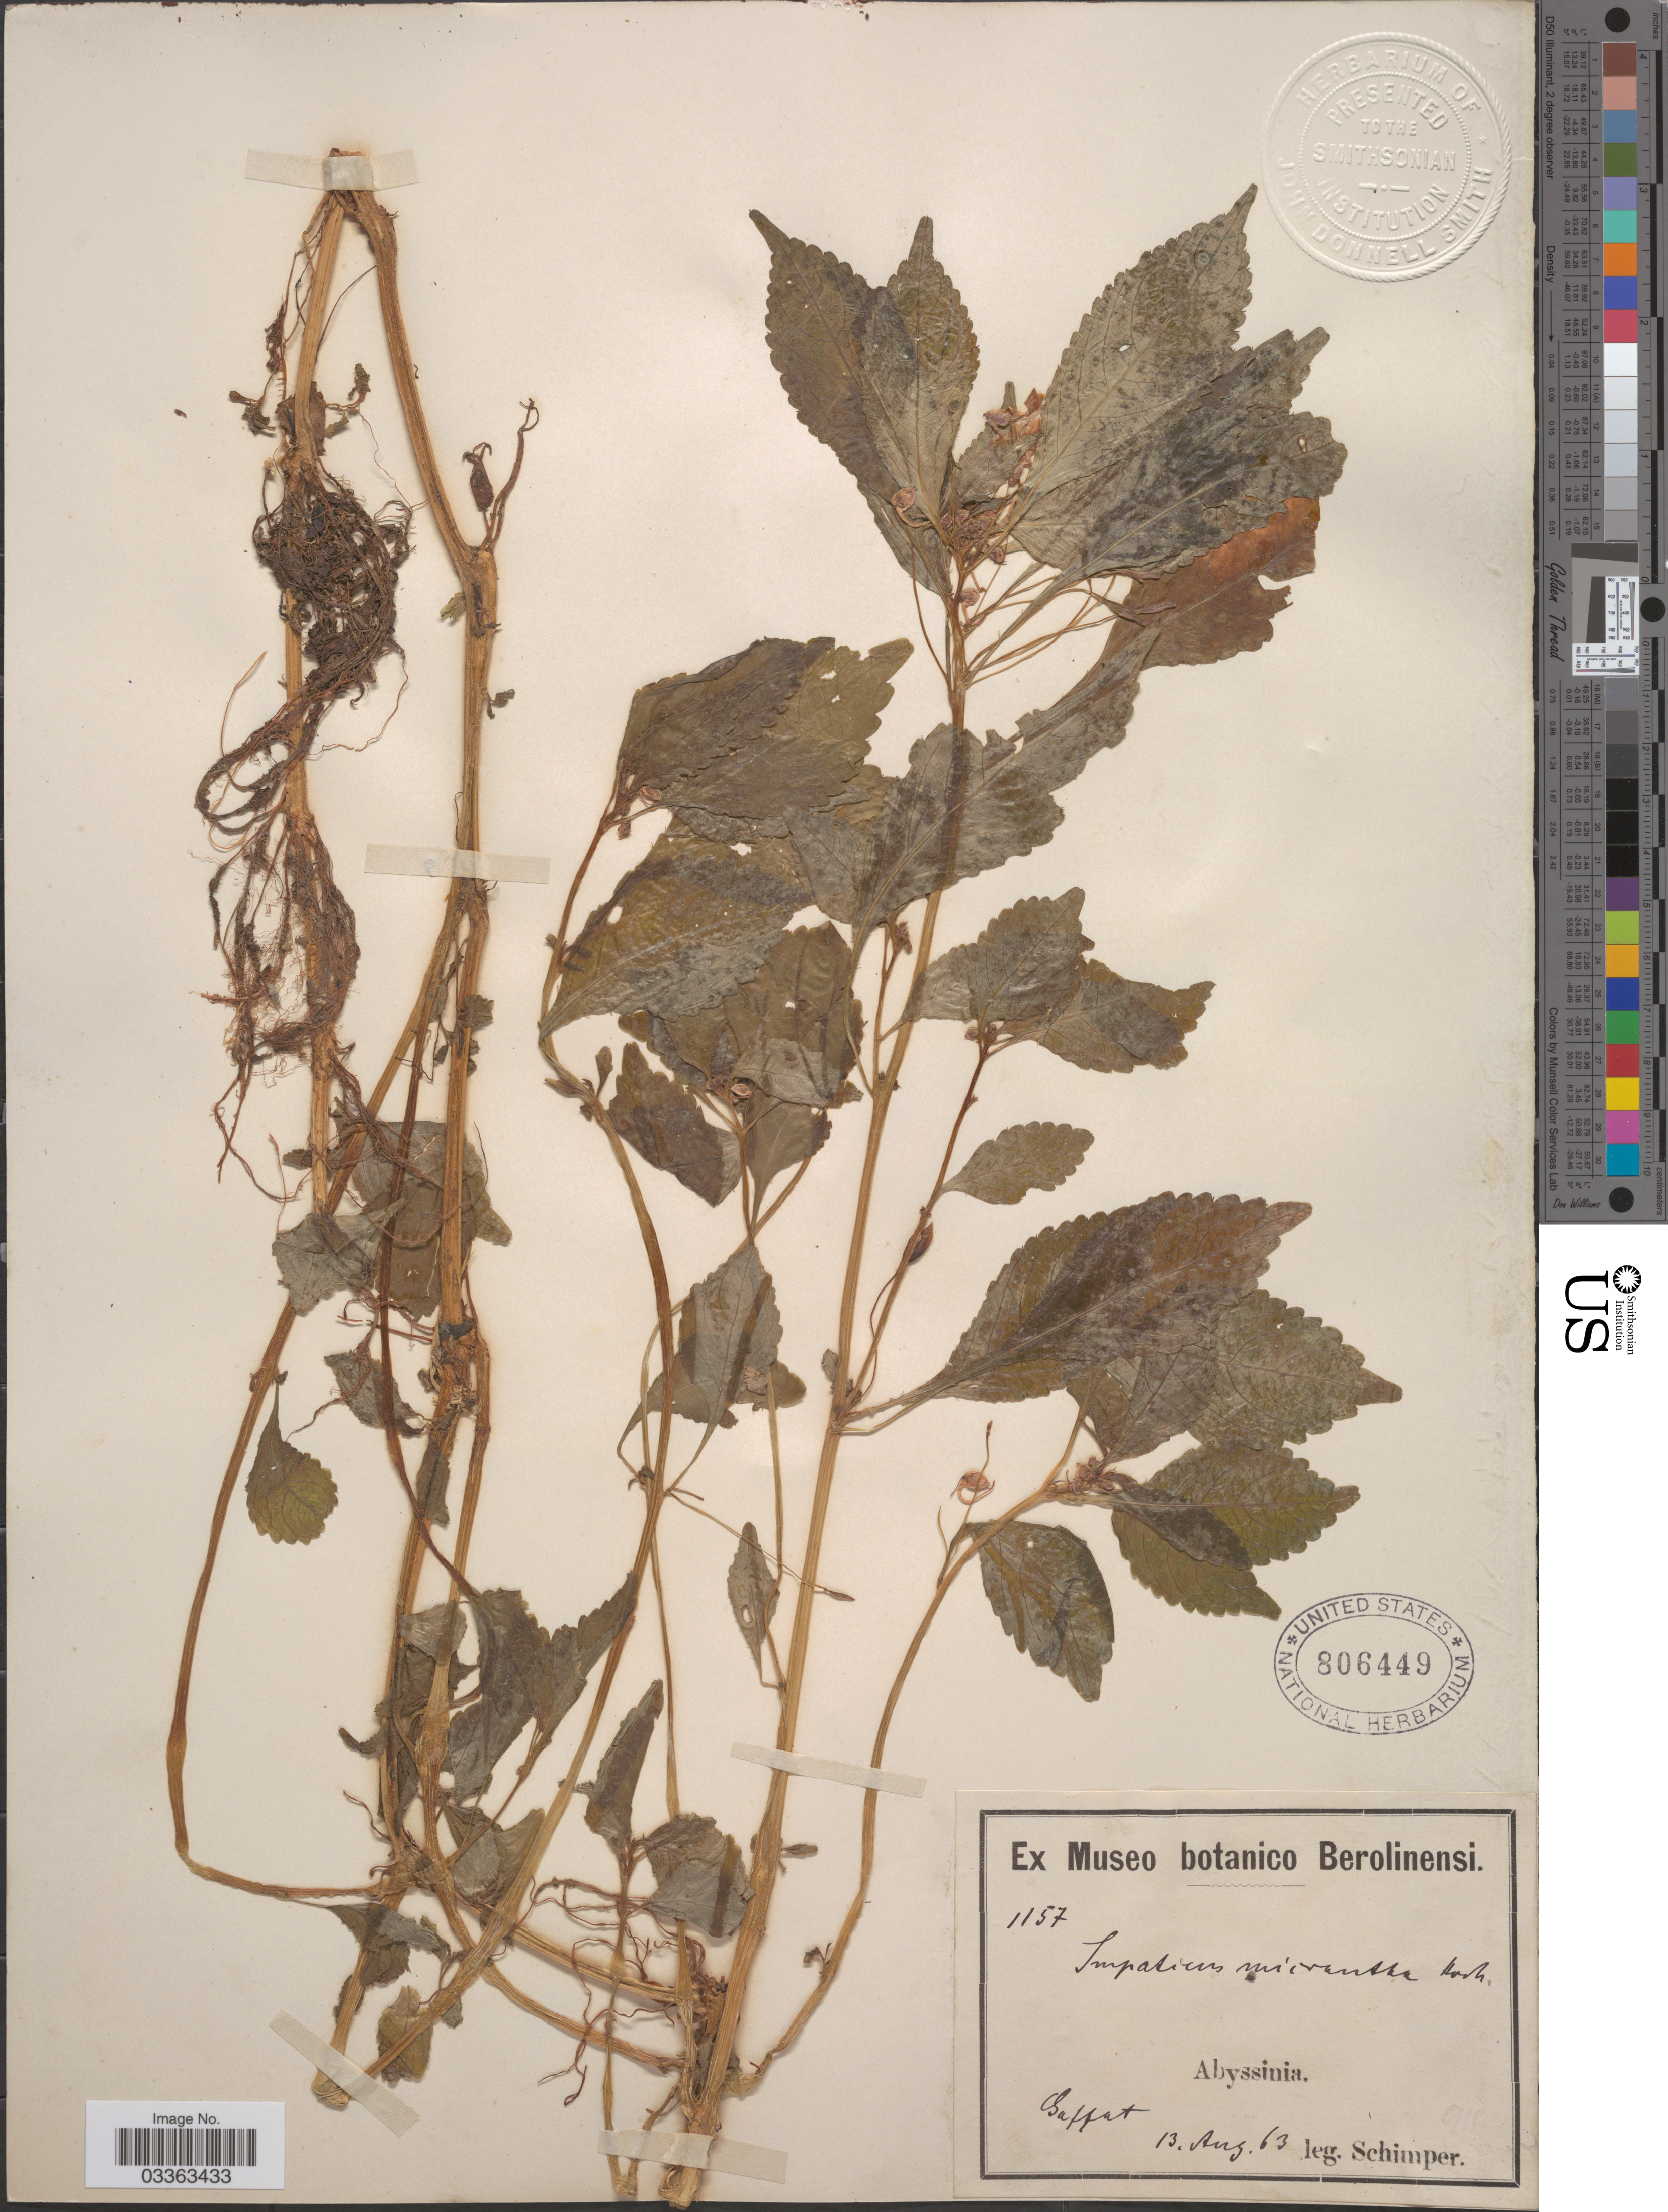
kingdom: Plantae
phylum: Tracheophyta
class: Magnoliopsida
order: Ericales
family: Balsaminaceae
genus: Impatiens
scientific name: Impatiens microstachys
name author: Hook. f.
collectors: -. Schimper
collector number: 1157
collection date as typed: Transcribed d/m/y: 13/8/63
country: Ethiopia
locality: Abyssinia, Gaffat [interpreted].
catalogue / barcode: US 806449